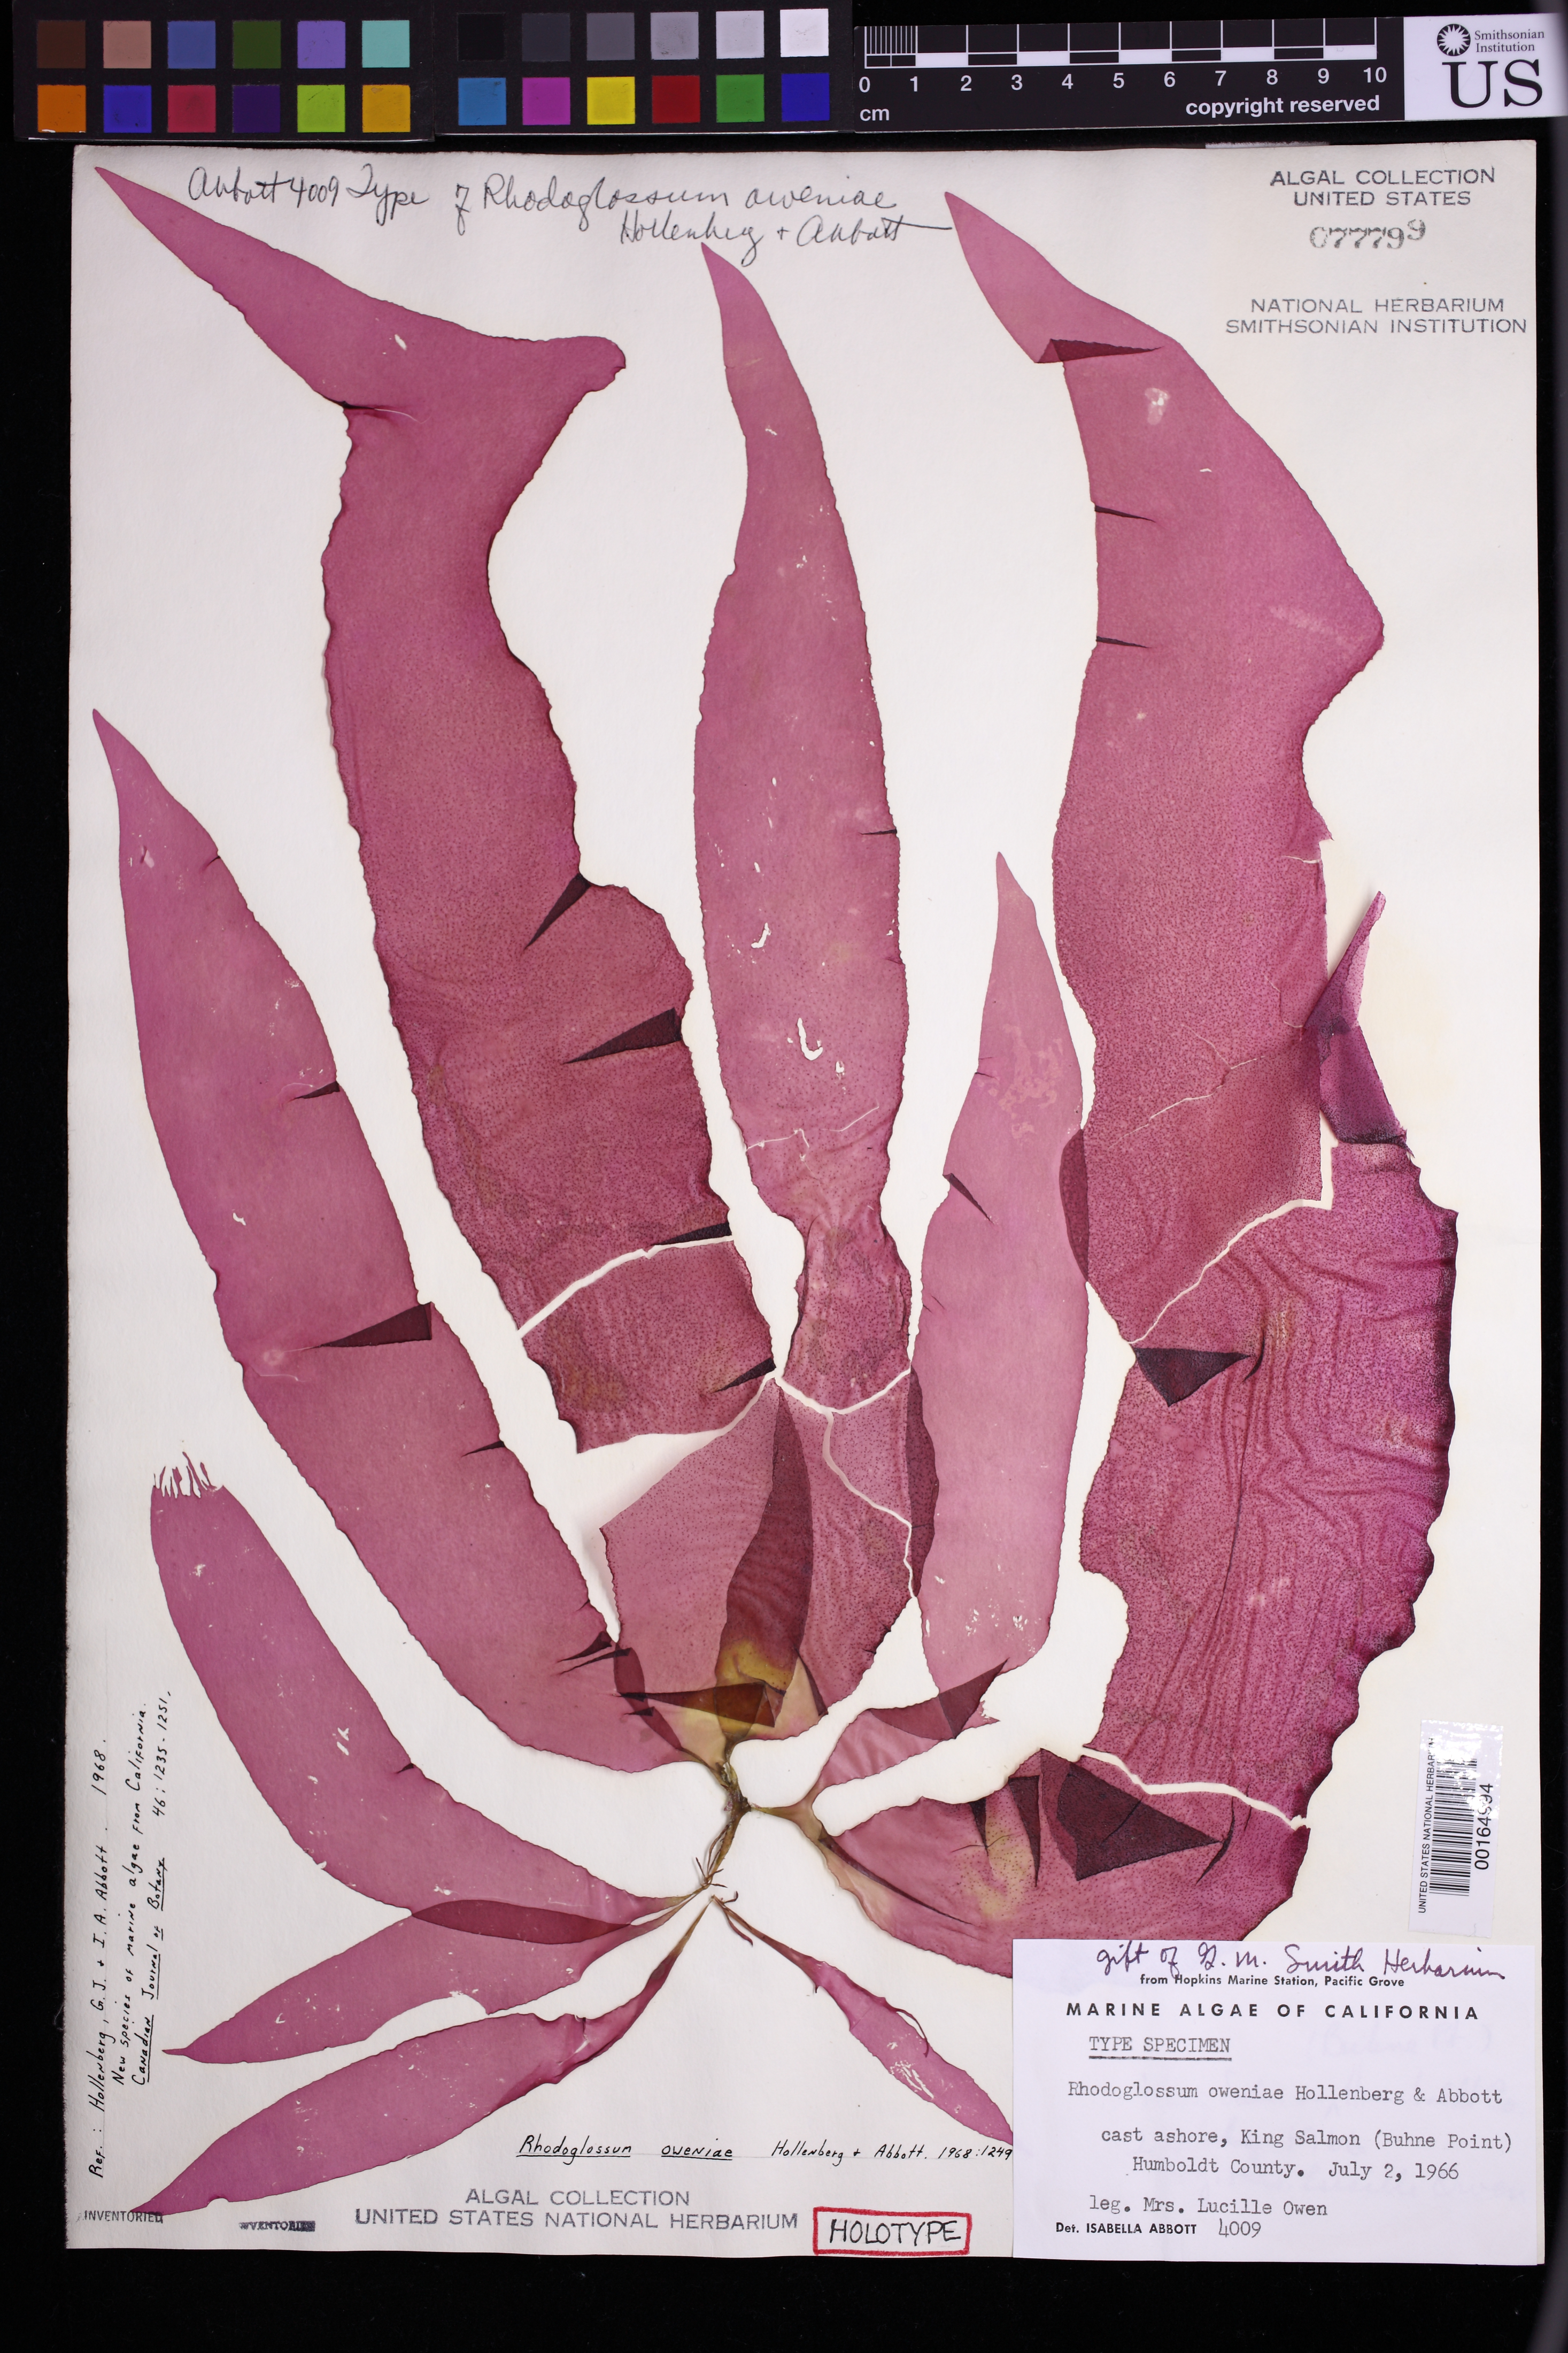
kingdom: Plantae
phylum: Rhodophyta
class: Florideophyceae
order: Gigartinales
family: Gigartinaceae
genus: Rhodoglossum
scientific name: Rhodoglossum oweniae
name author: Hollenb. & I.A. Abbott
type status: Holotype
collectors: L. Owen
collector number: IAA 4009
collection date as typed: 02 Jul 1966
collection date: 1966-07-02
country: United States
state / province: California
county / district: Humboldt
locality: King Salmon, Buhne Point.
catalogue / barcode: US 77799